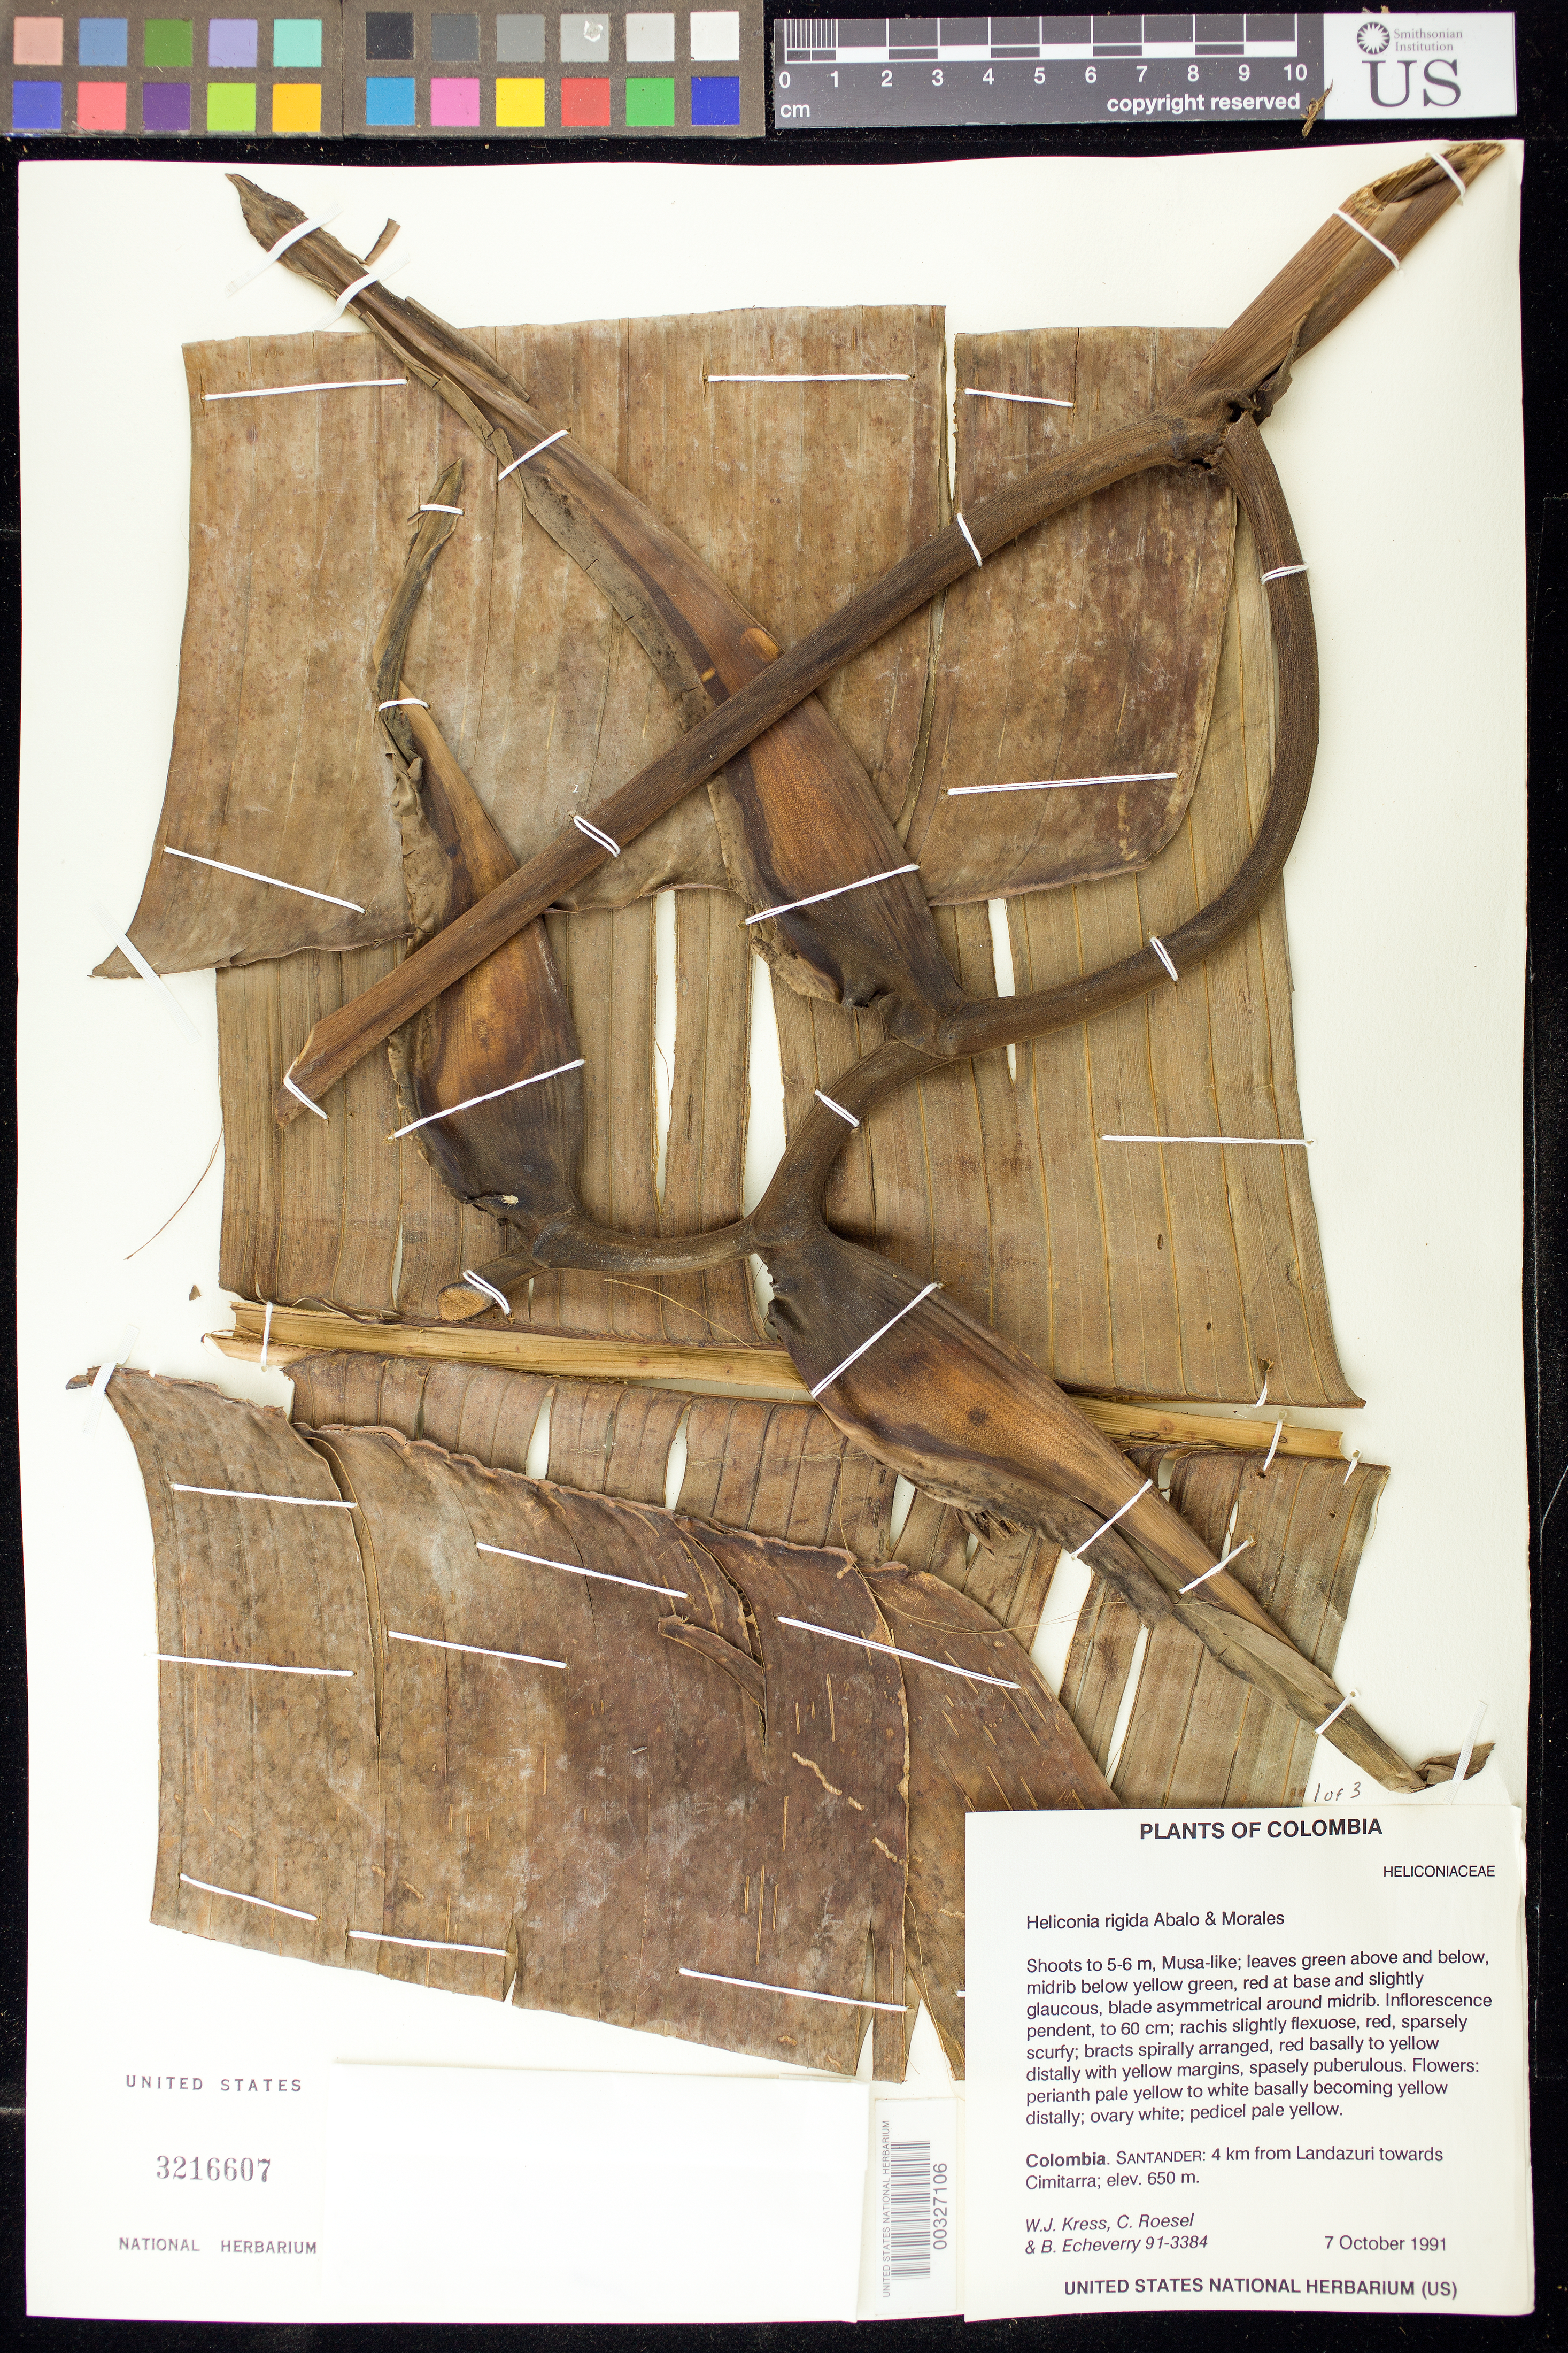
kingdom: Plantae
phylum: Tracheophyta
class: Liliopsida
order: Zingiberales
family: Heliconiaceae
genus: Heliconia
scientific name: Heliconia rigida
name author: Abalo & G. Morales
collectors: W. J. Kress, C. S. Roesel & B. Echeverry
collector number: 91-3384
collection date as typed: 07 Oct 1991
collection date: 1991-10-07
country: Colombia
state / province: Santander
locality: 4 km from Landazuri towards Cimitarra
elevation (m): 650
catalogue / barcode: US 3216607